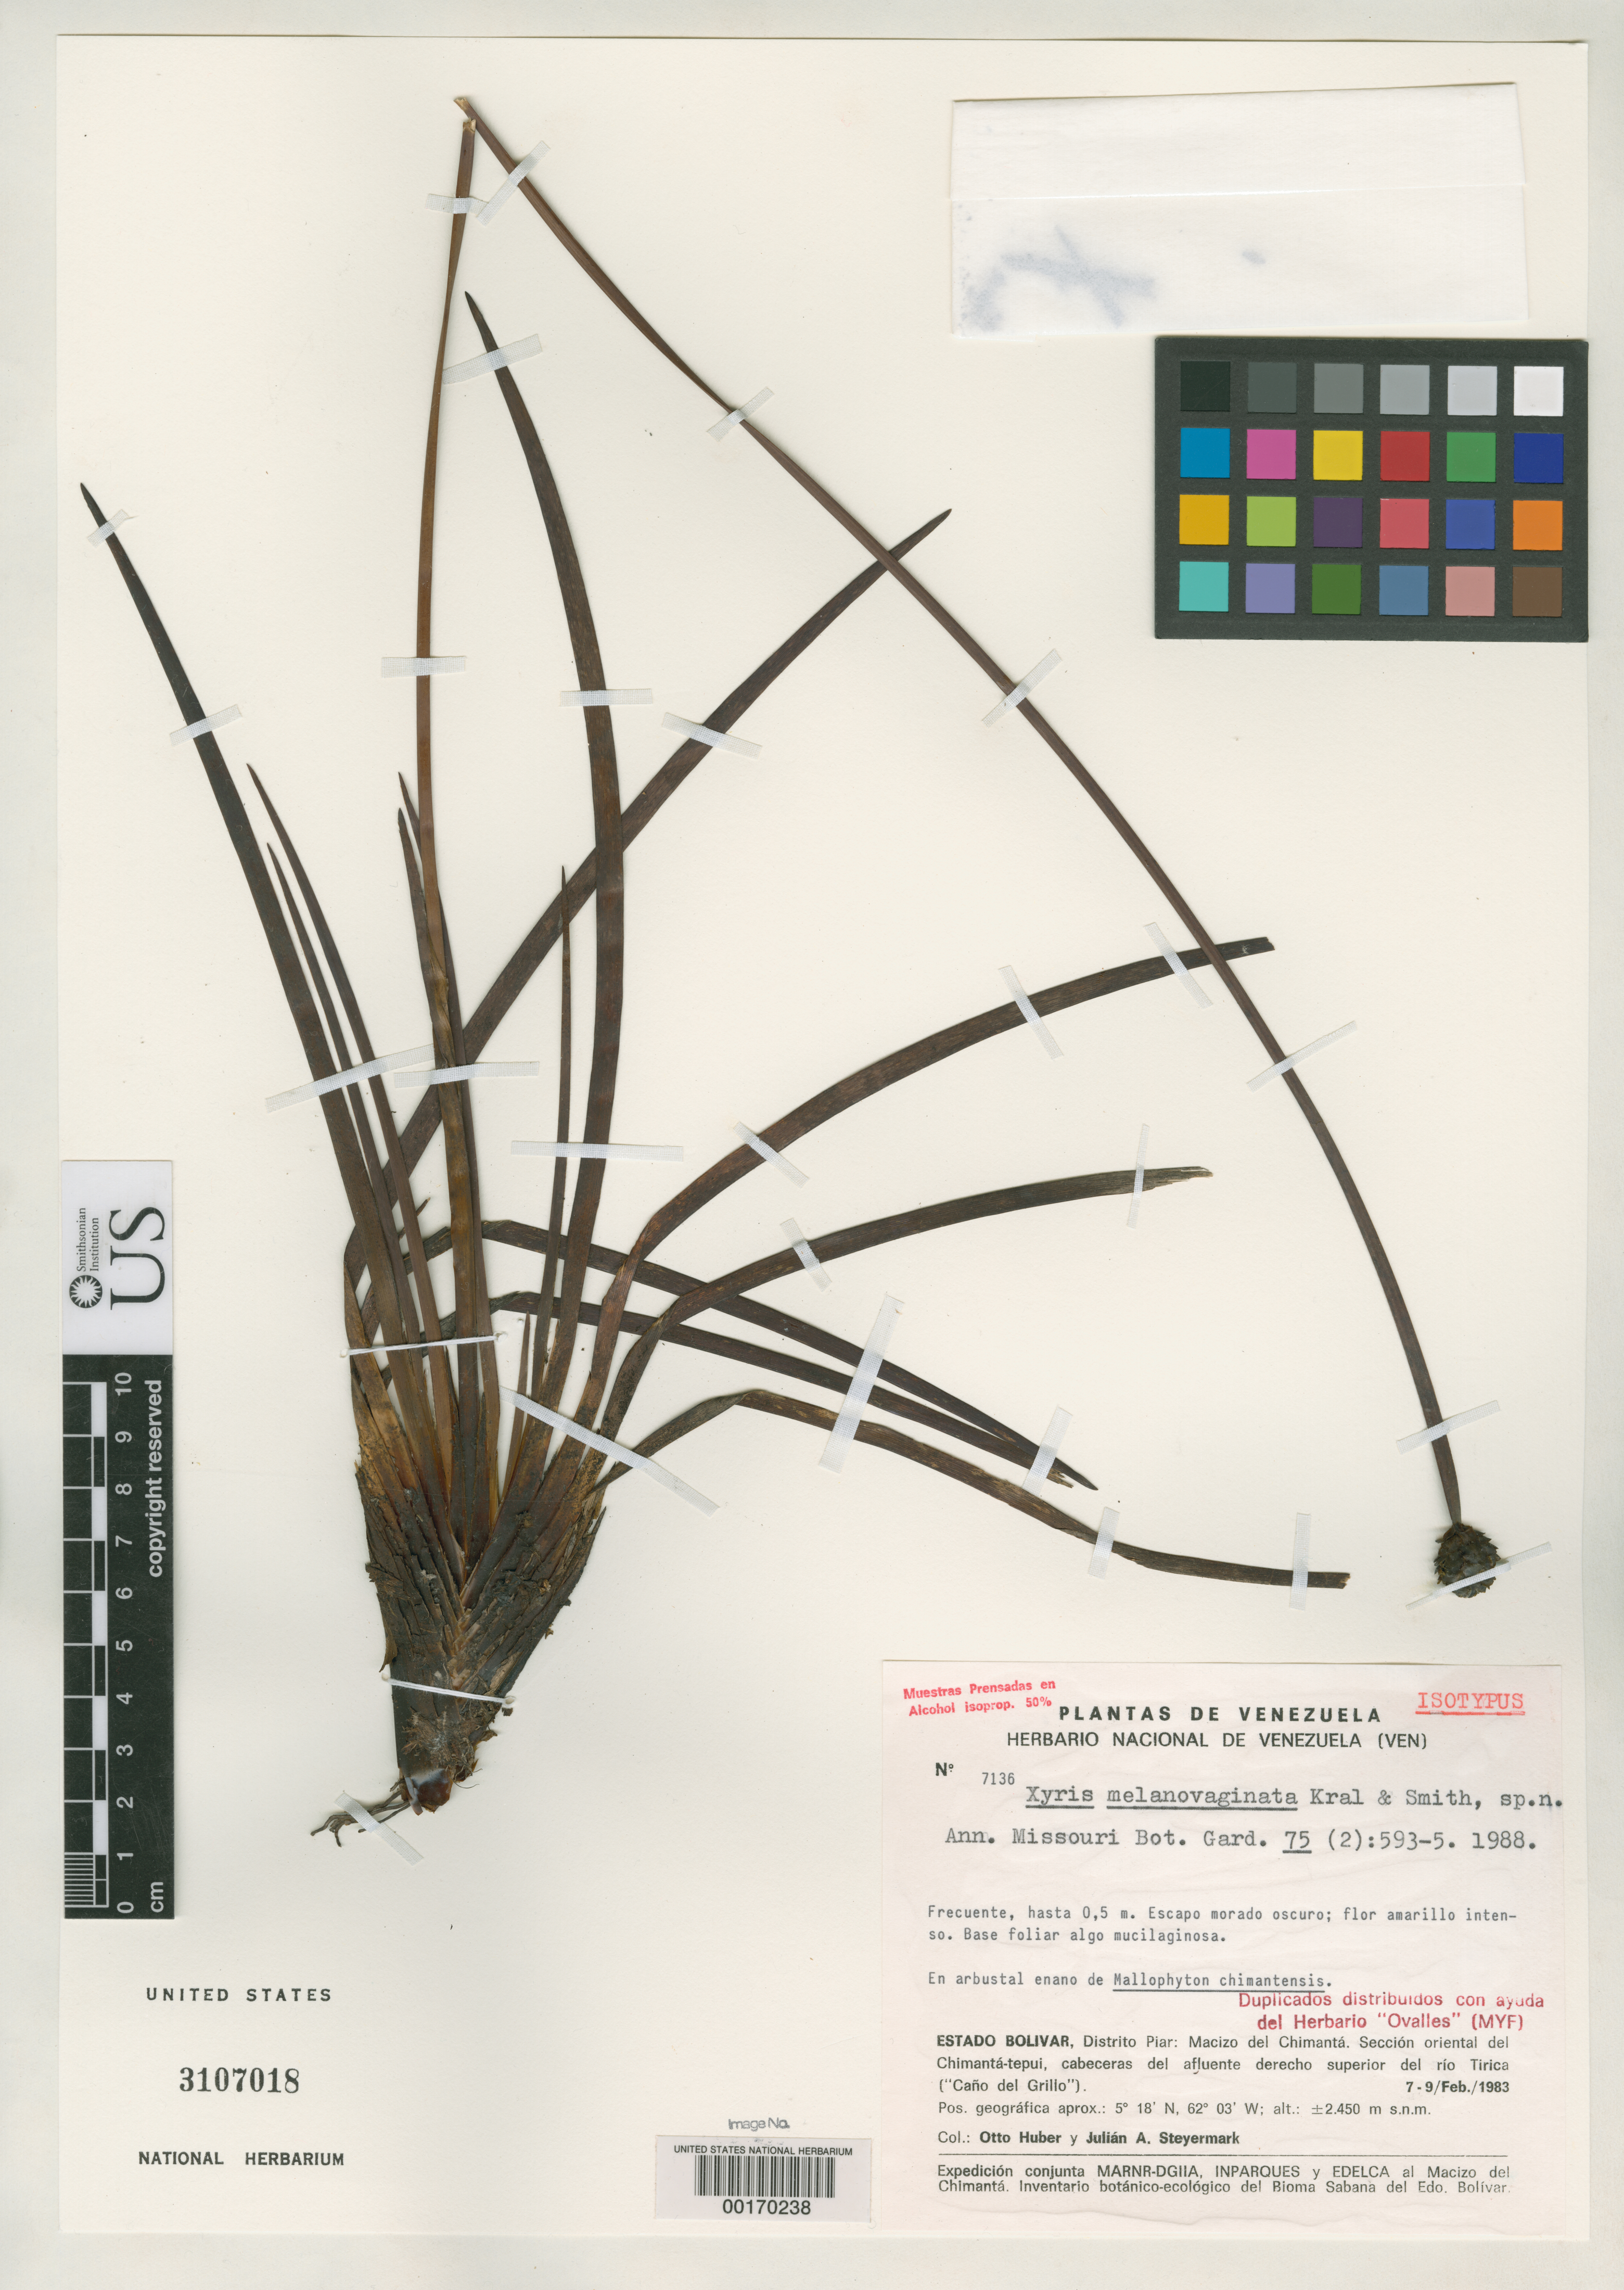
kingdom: Plantae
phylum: Tracheophyta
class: Liliopsida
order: Poales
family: Xyridaceae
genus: Xyris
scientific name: Xyris melanovaginata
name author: Kral & L.B. Sm.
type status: Isotype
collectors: O. Huber & J. Steyermark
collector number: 7136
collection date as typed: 07 Feb 1983 to 09 Feb 1983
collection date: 1983-02-07/1983-02-09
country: Venezuela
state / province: Bolivar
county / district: Piar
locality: Massif of Chimanta, E section of Chimanta-tepui, headwaters of tributary of upper right side of Rio Tirica, Cano del Grillo.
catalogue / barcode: US 3107018